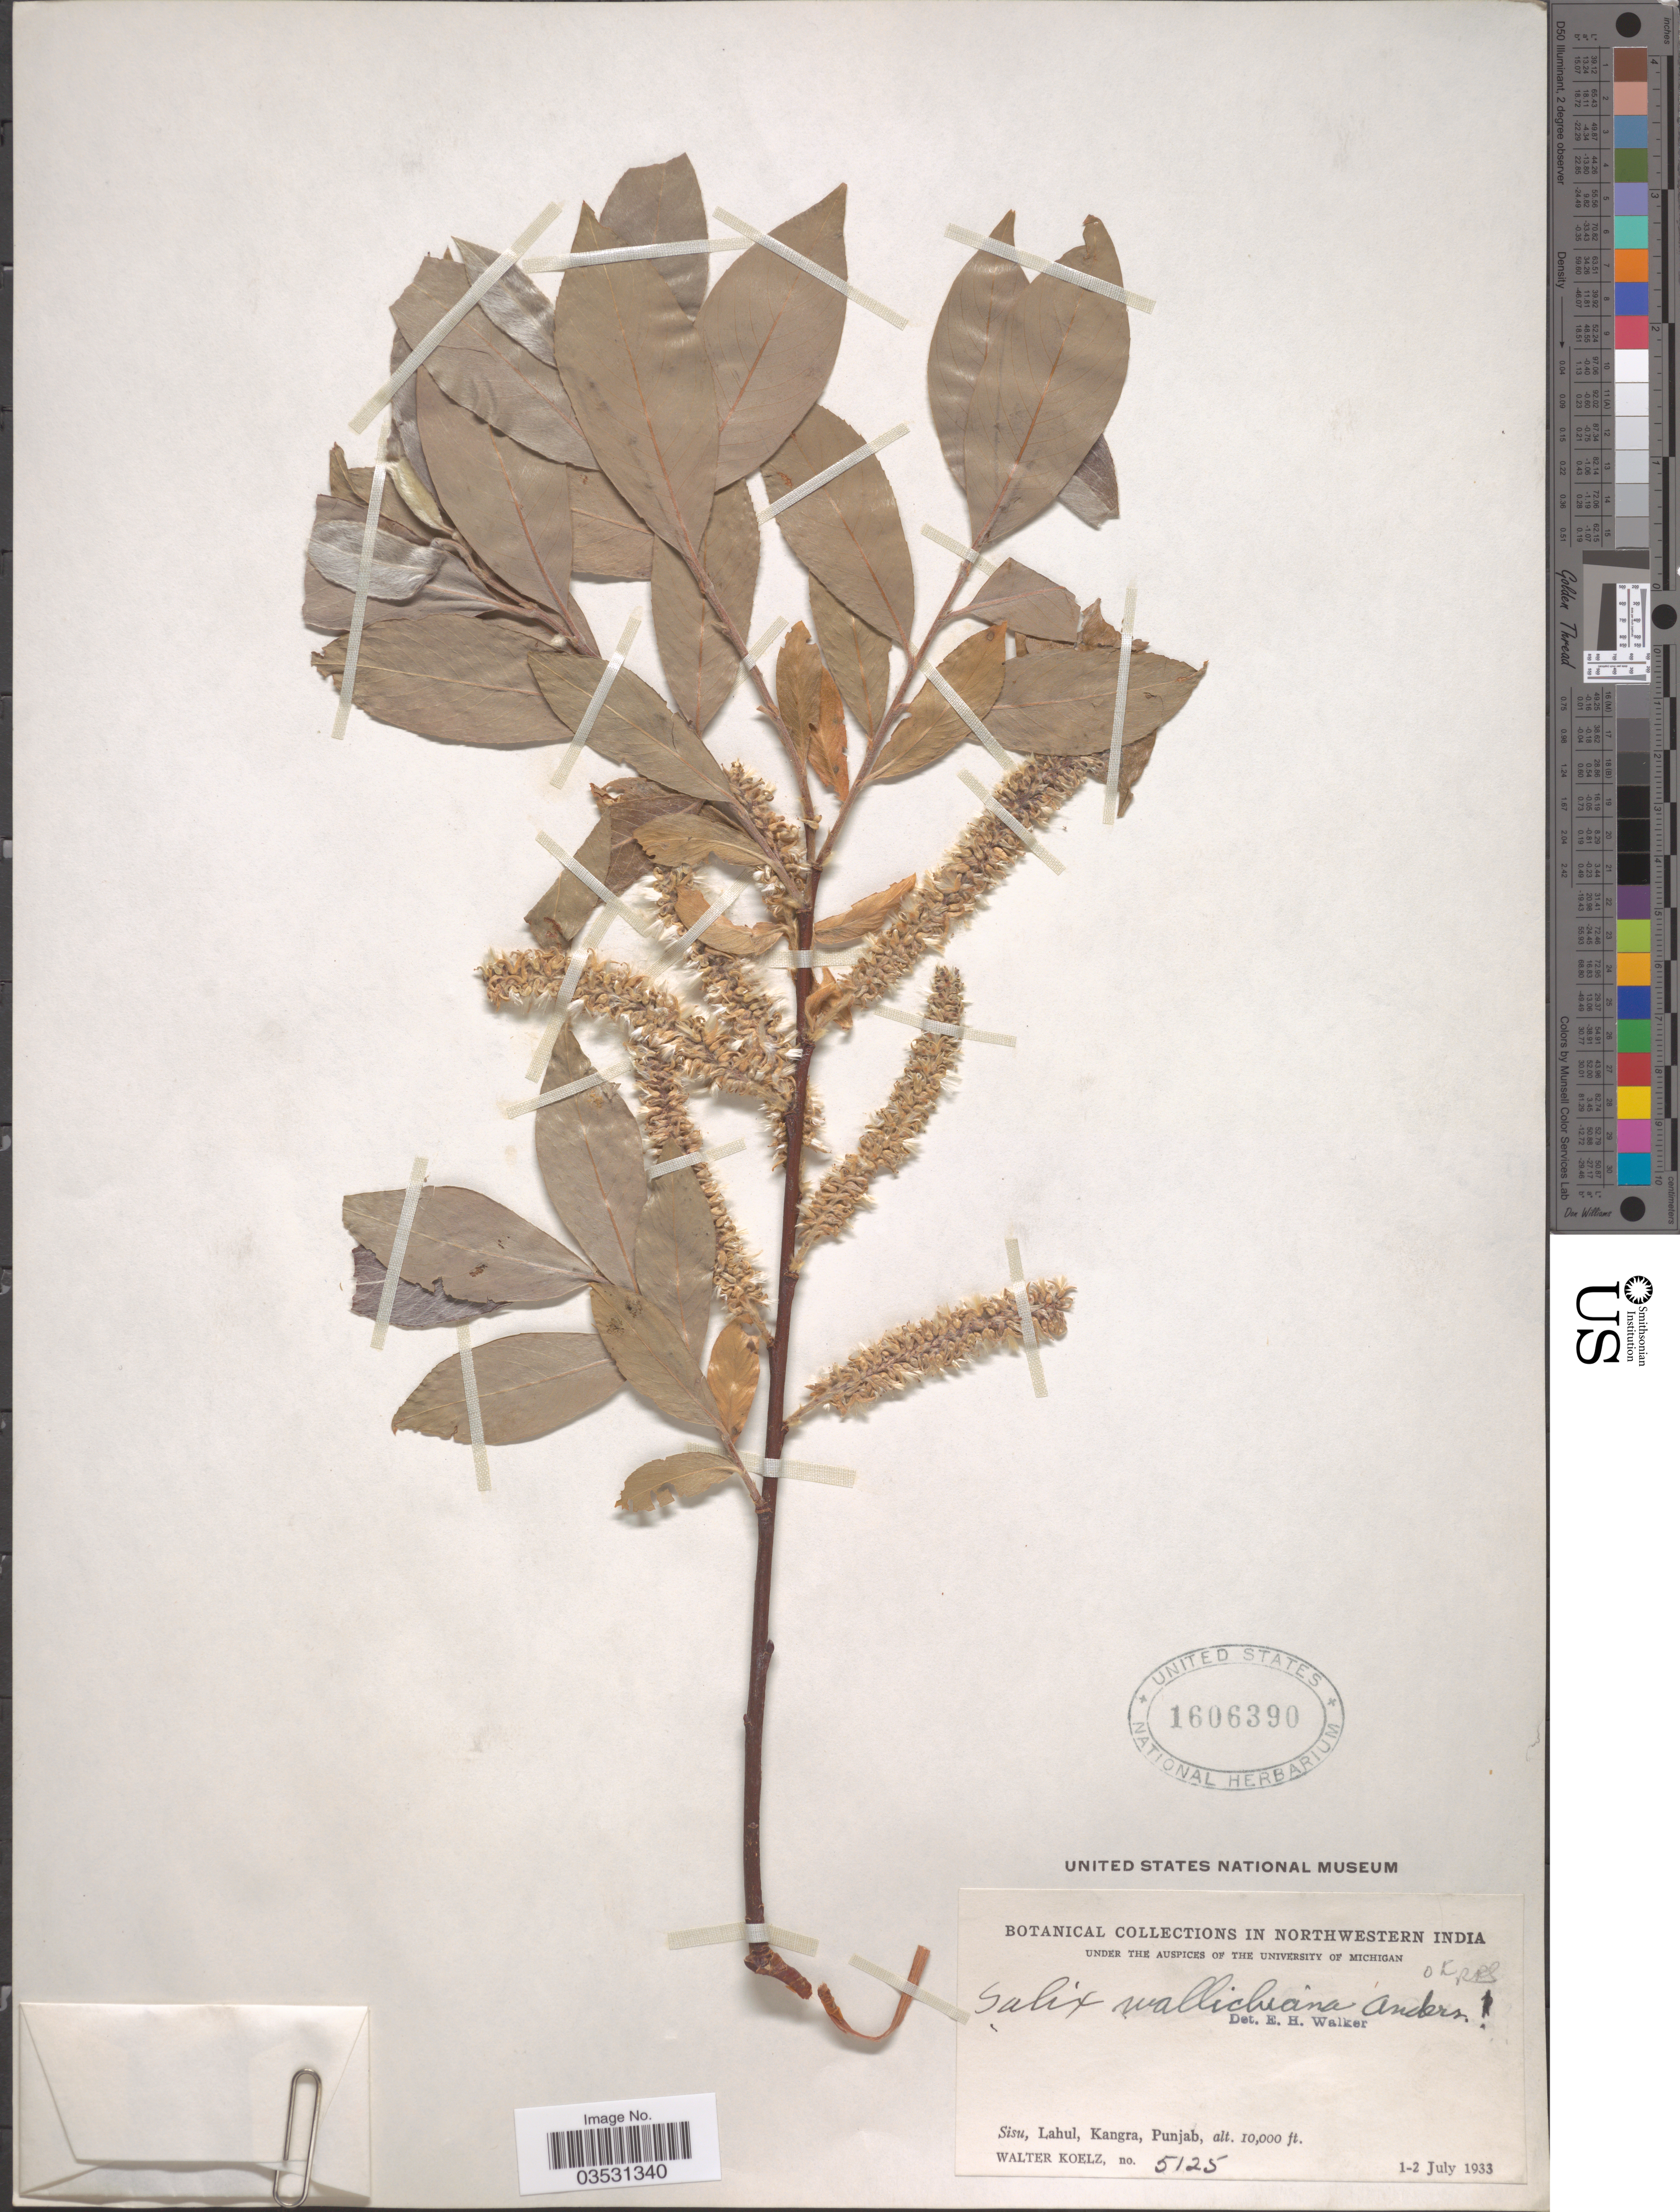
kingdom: Plantae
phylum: Tracheophyta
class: Magnoliopsida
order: Malpighiales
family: Salicaceae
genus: Salix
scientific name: Salix wallichiana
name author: Andersson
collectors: W. N. Koelz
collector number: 5125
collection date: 1933-07-01/1933-07-02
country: India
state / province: Punjab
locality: Northwestern India. Sisu, Lahul, Kangra.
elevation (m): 3048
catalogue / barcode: US 1606390